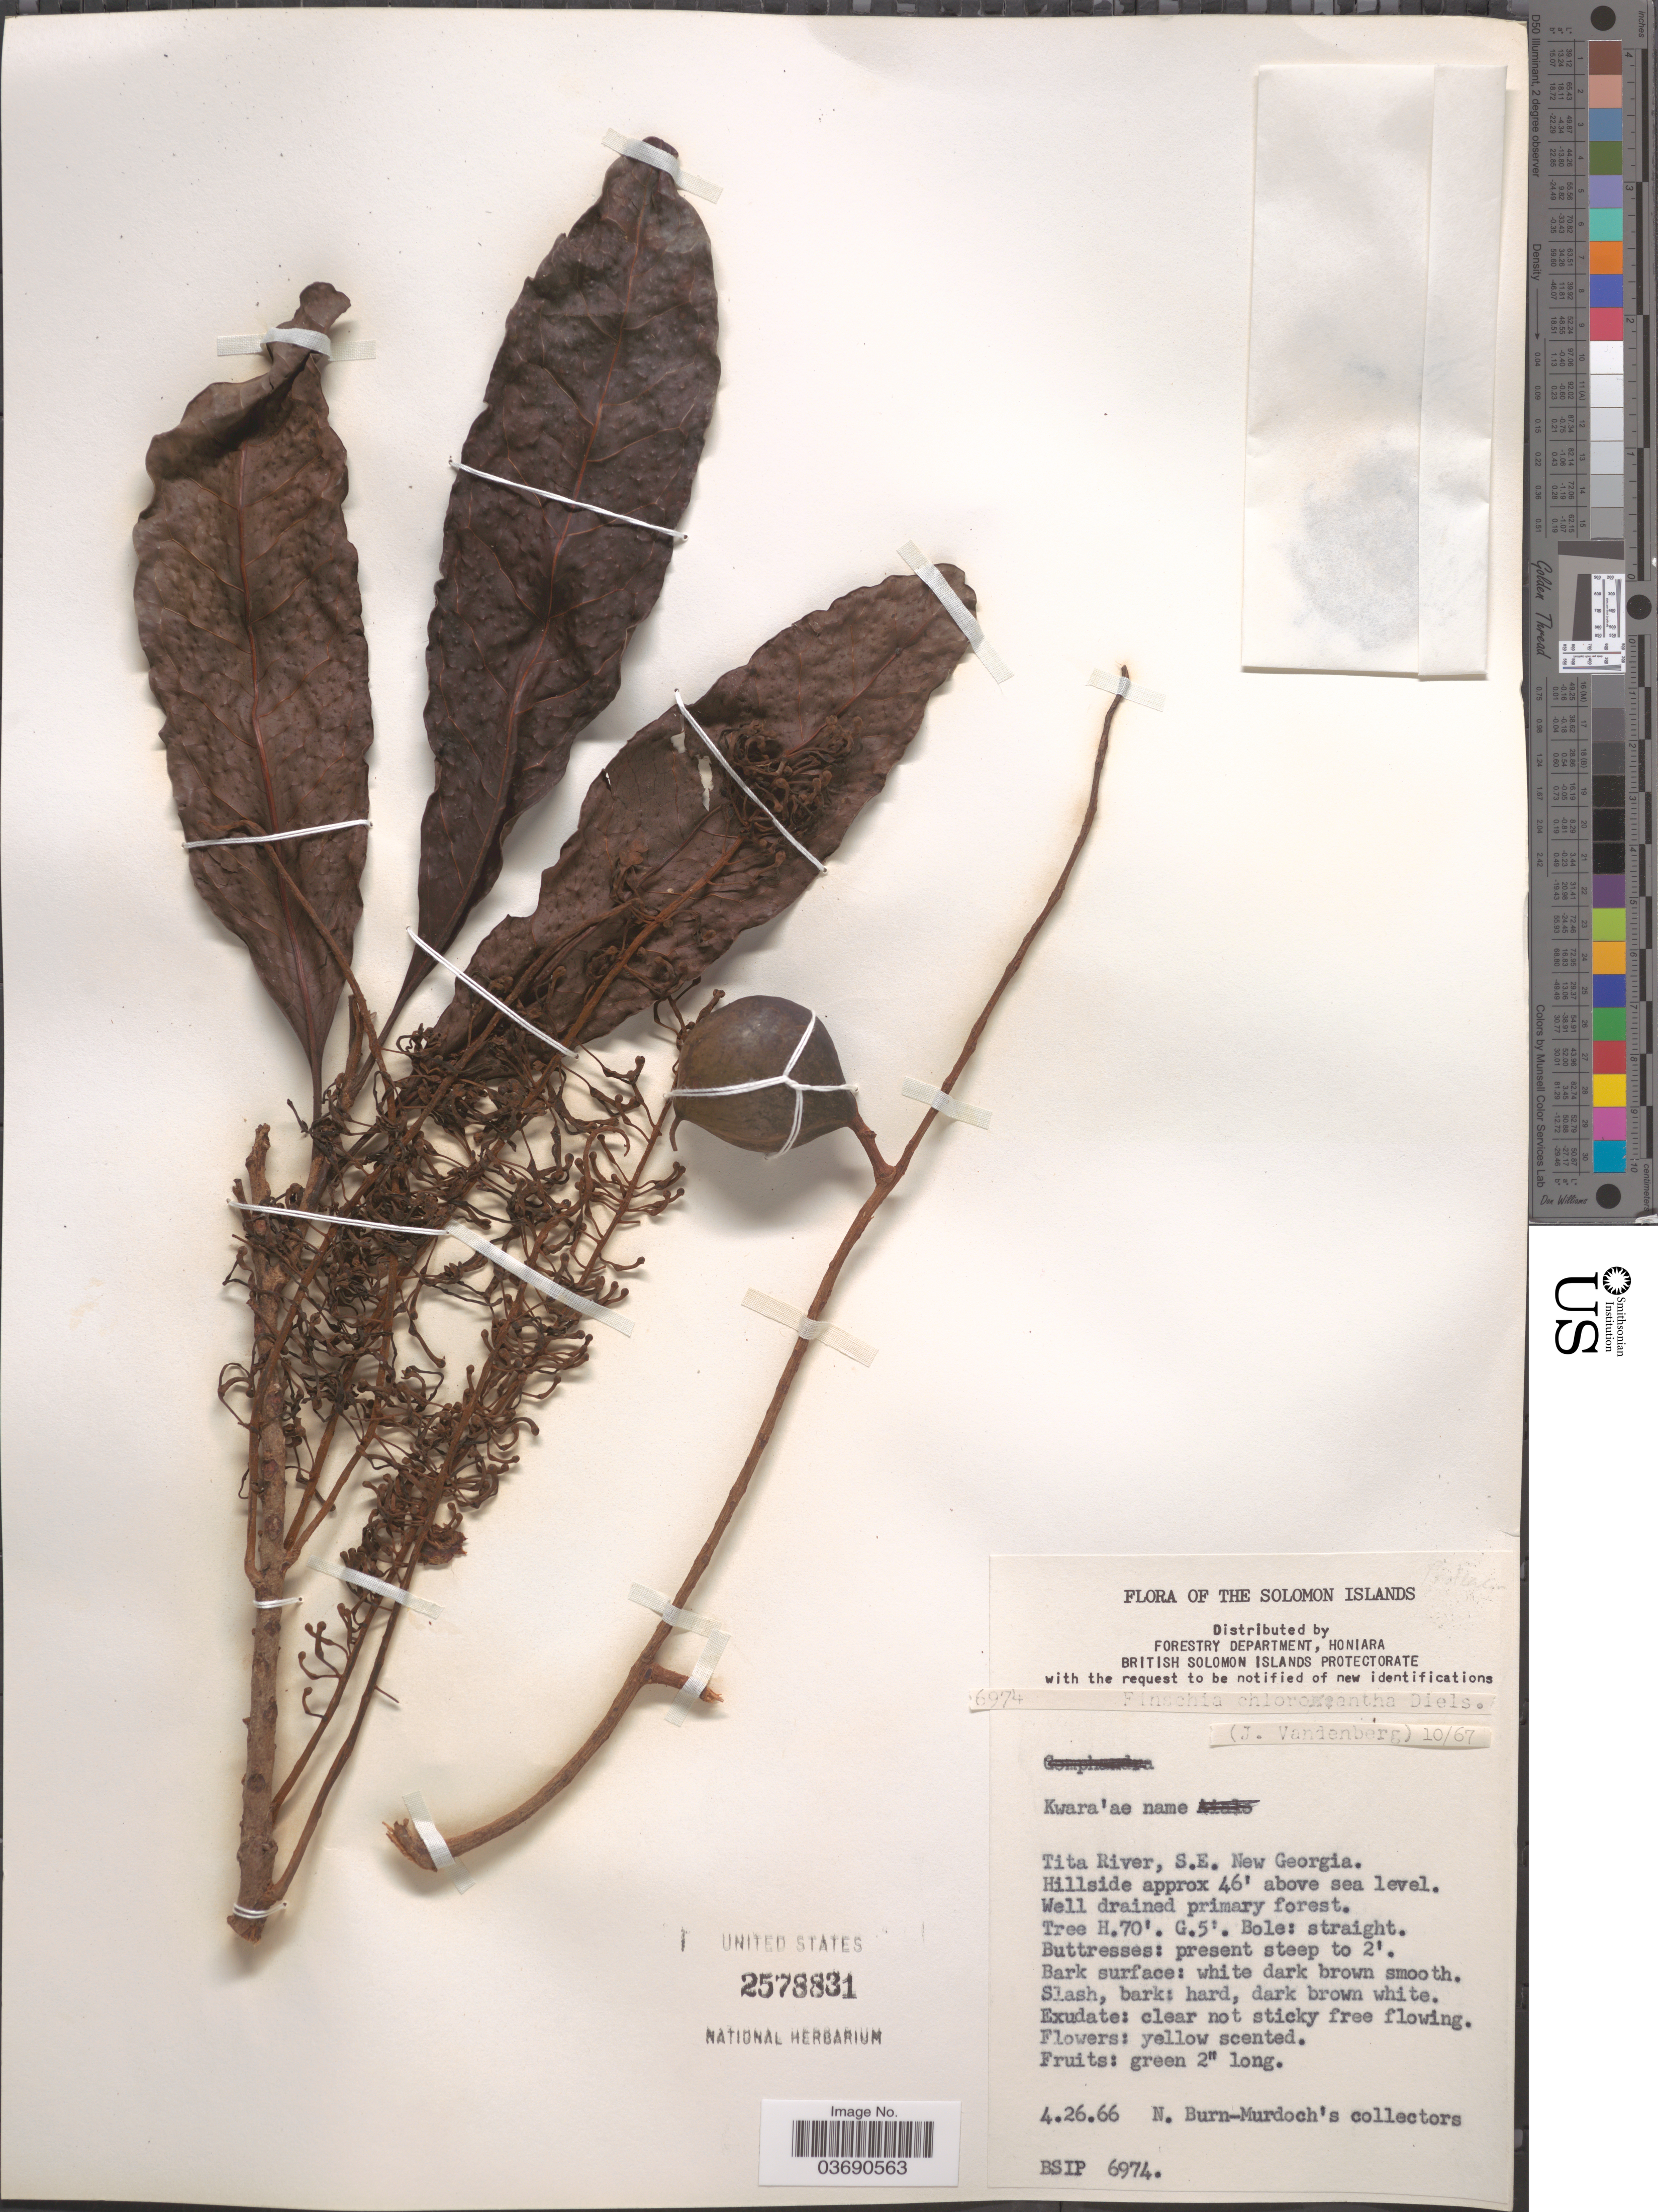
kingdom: Plantae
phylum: Tracheophyta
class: Magnoliopsida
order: Proteales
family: Proteaceae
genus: Finschia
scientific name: Finschia chloroxantha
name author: Diels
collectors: N. Burn-Murdoch's collectors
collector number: BSIP 6974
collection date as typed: Transcribed d/m/y: 26/4/66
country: Solomon Islands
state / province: Solomon Islands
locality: Tita River, S.E. New Georgia.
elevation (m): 14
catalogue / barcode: US 2578831